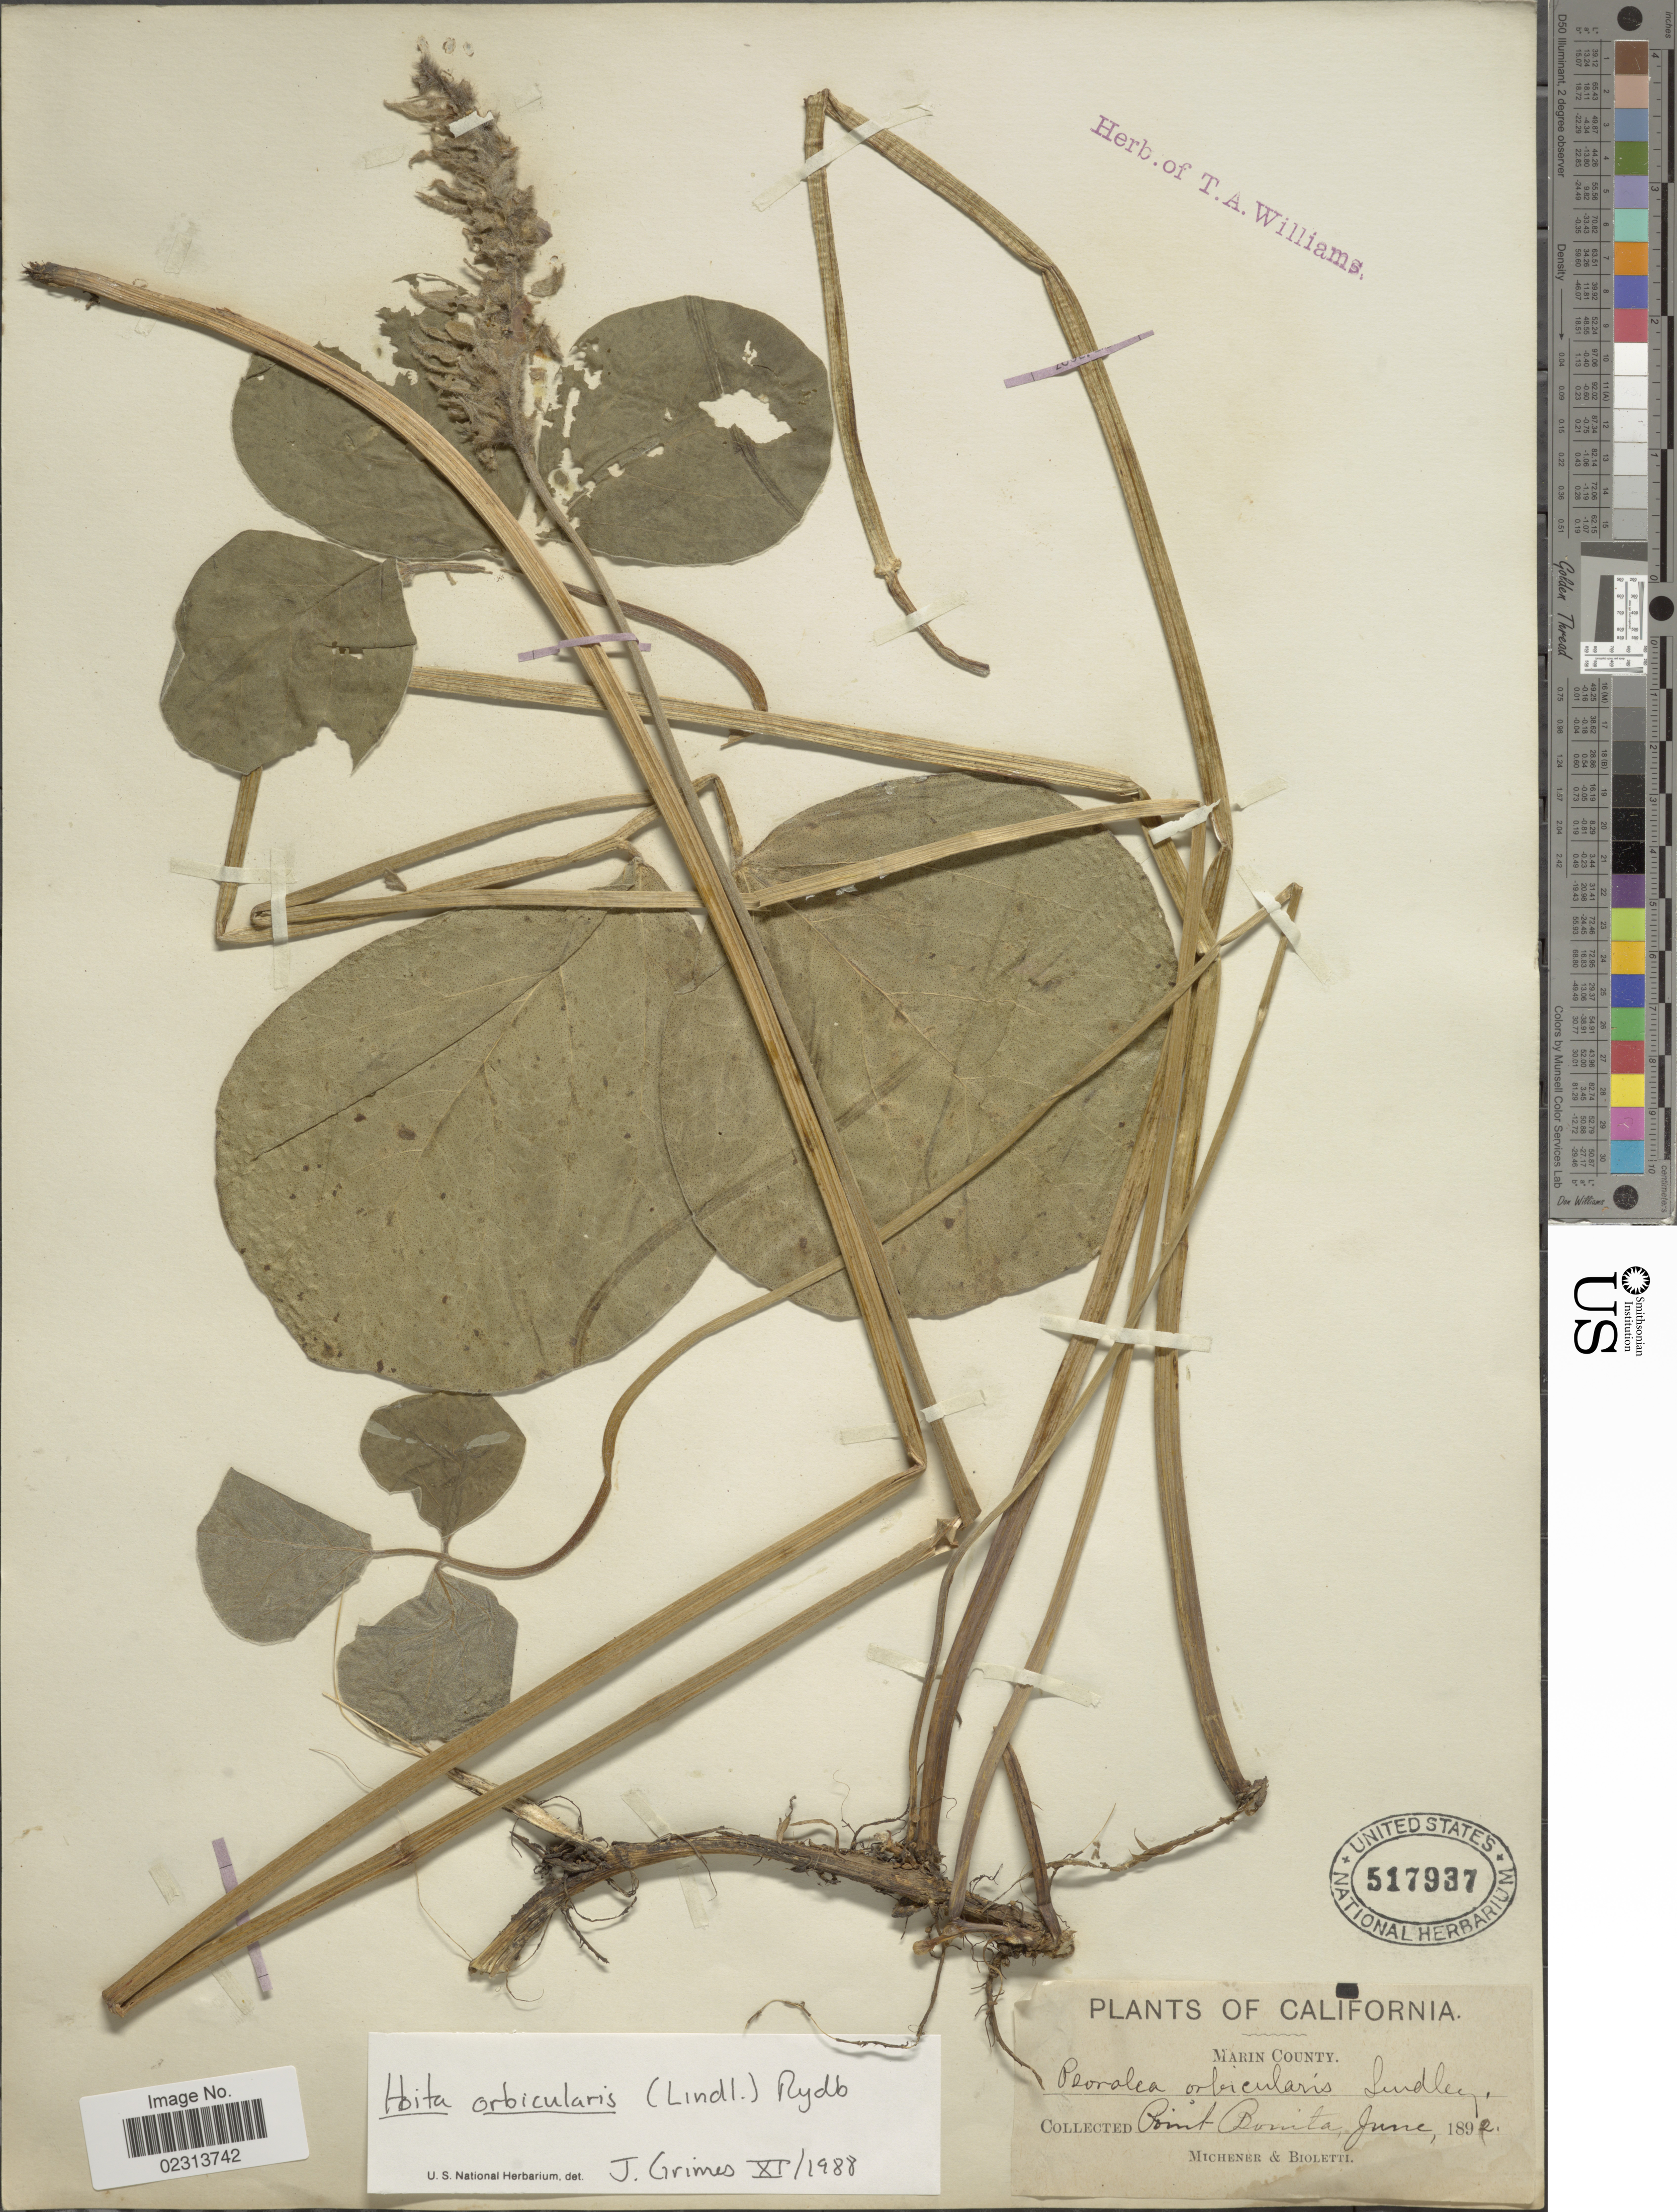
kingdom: Plantae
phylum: Tracheophyta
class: Magnoliopsida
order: Fabales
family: Fabaceae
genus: Hoita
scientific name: Hoita orbicularis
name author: (Lindl.) Rydb.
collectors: -. Michener & A. Biolletti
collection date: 1892-06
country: United States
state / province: California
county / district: Marin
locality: Marin County, Point Bonita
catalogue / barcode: US 517937